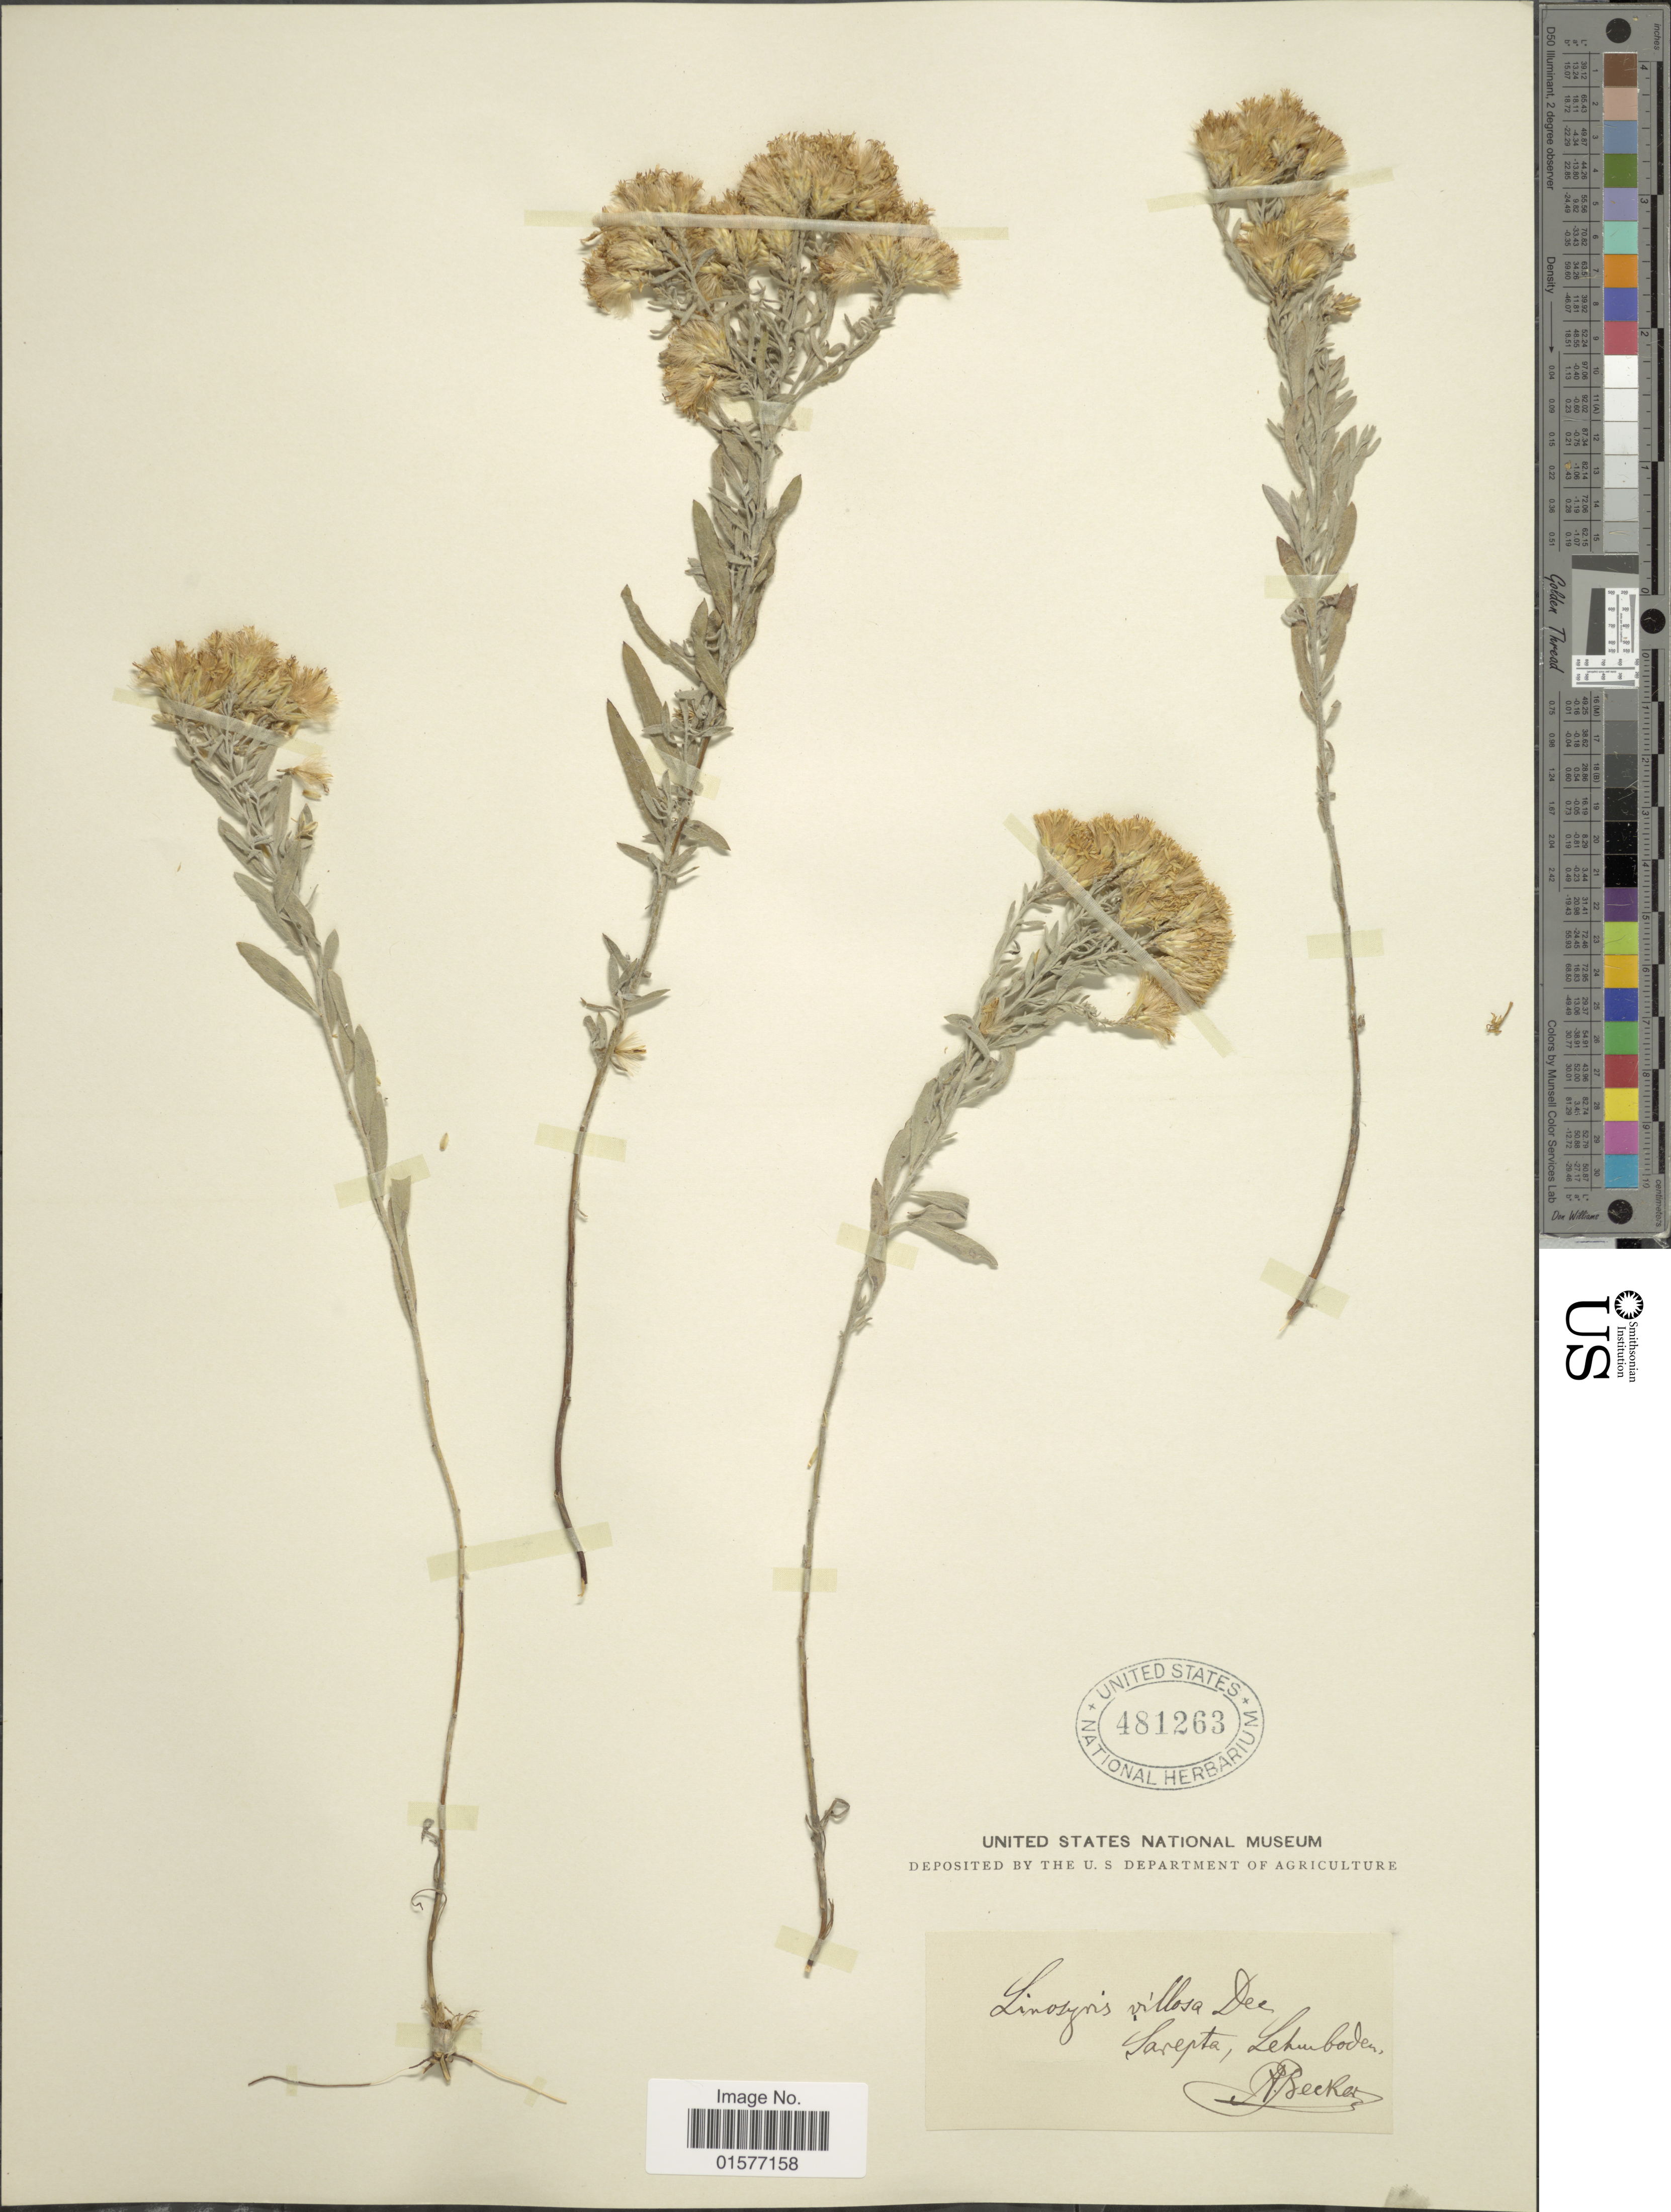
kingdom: Plantae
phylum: Tracheophyta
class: Magnoliopsida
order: Asterales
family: Asteraceae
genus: Linosyris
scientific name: Linosyris villosa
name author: (L.) DC.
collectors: A. Becker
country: Russian Federation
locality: Sarepta, Lehmboden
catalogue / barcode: US 481263